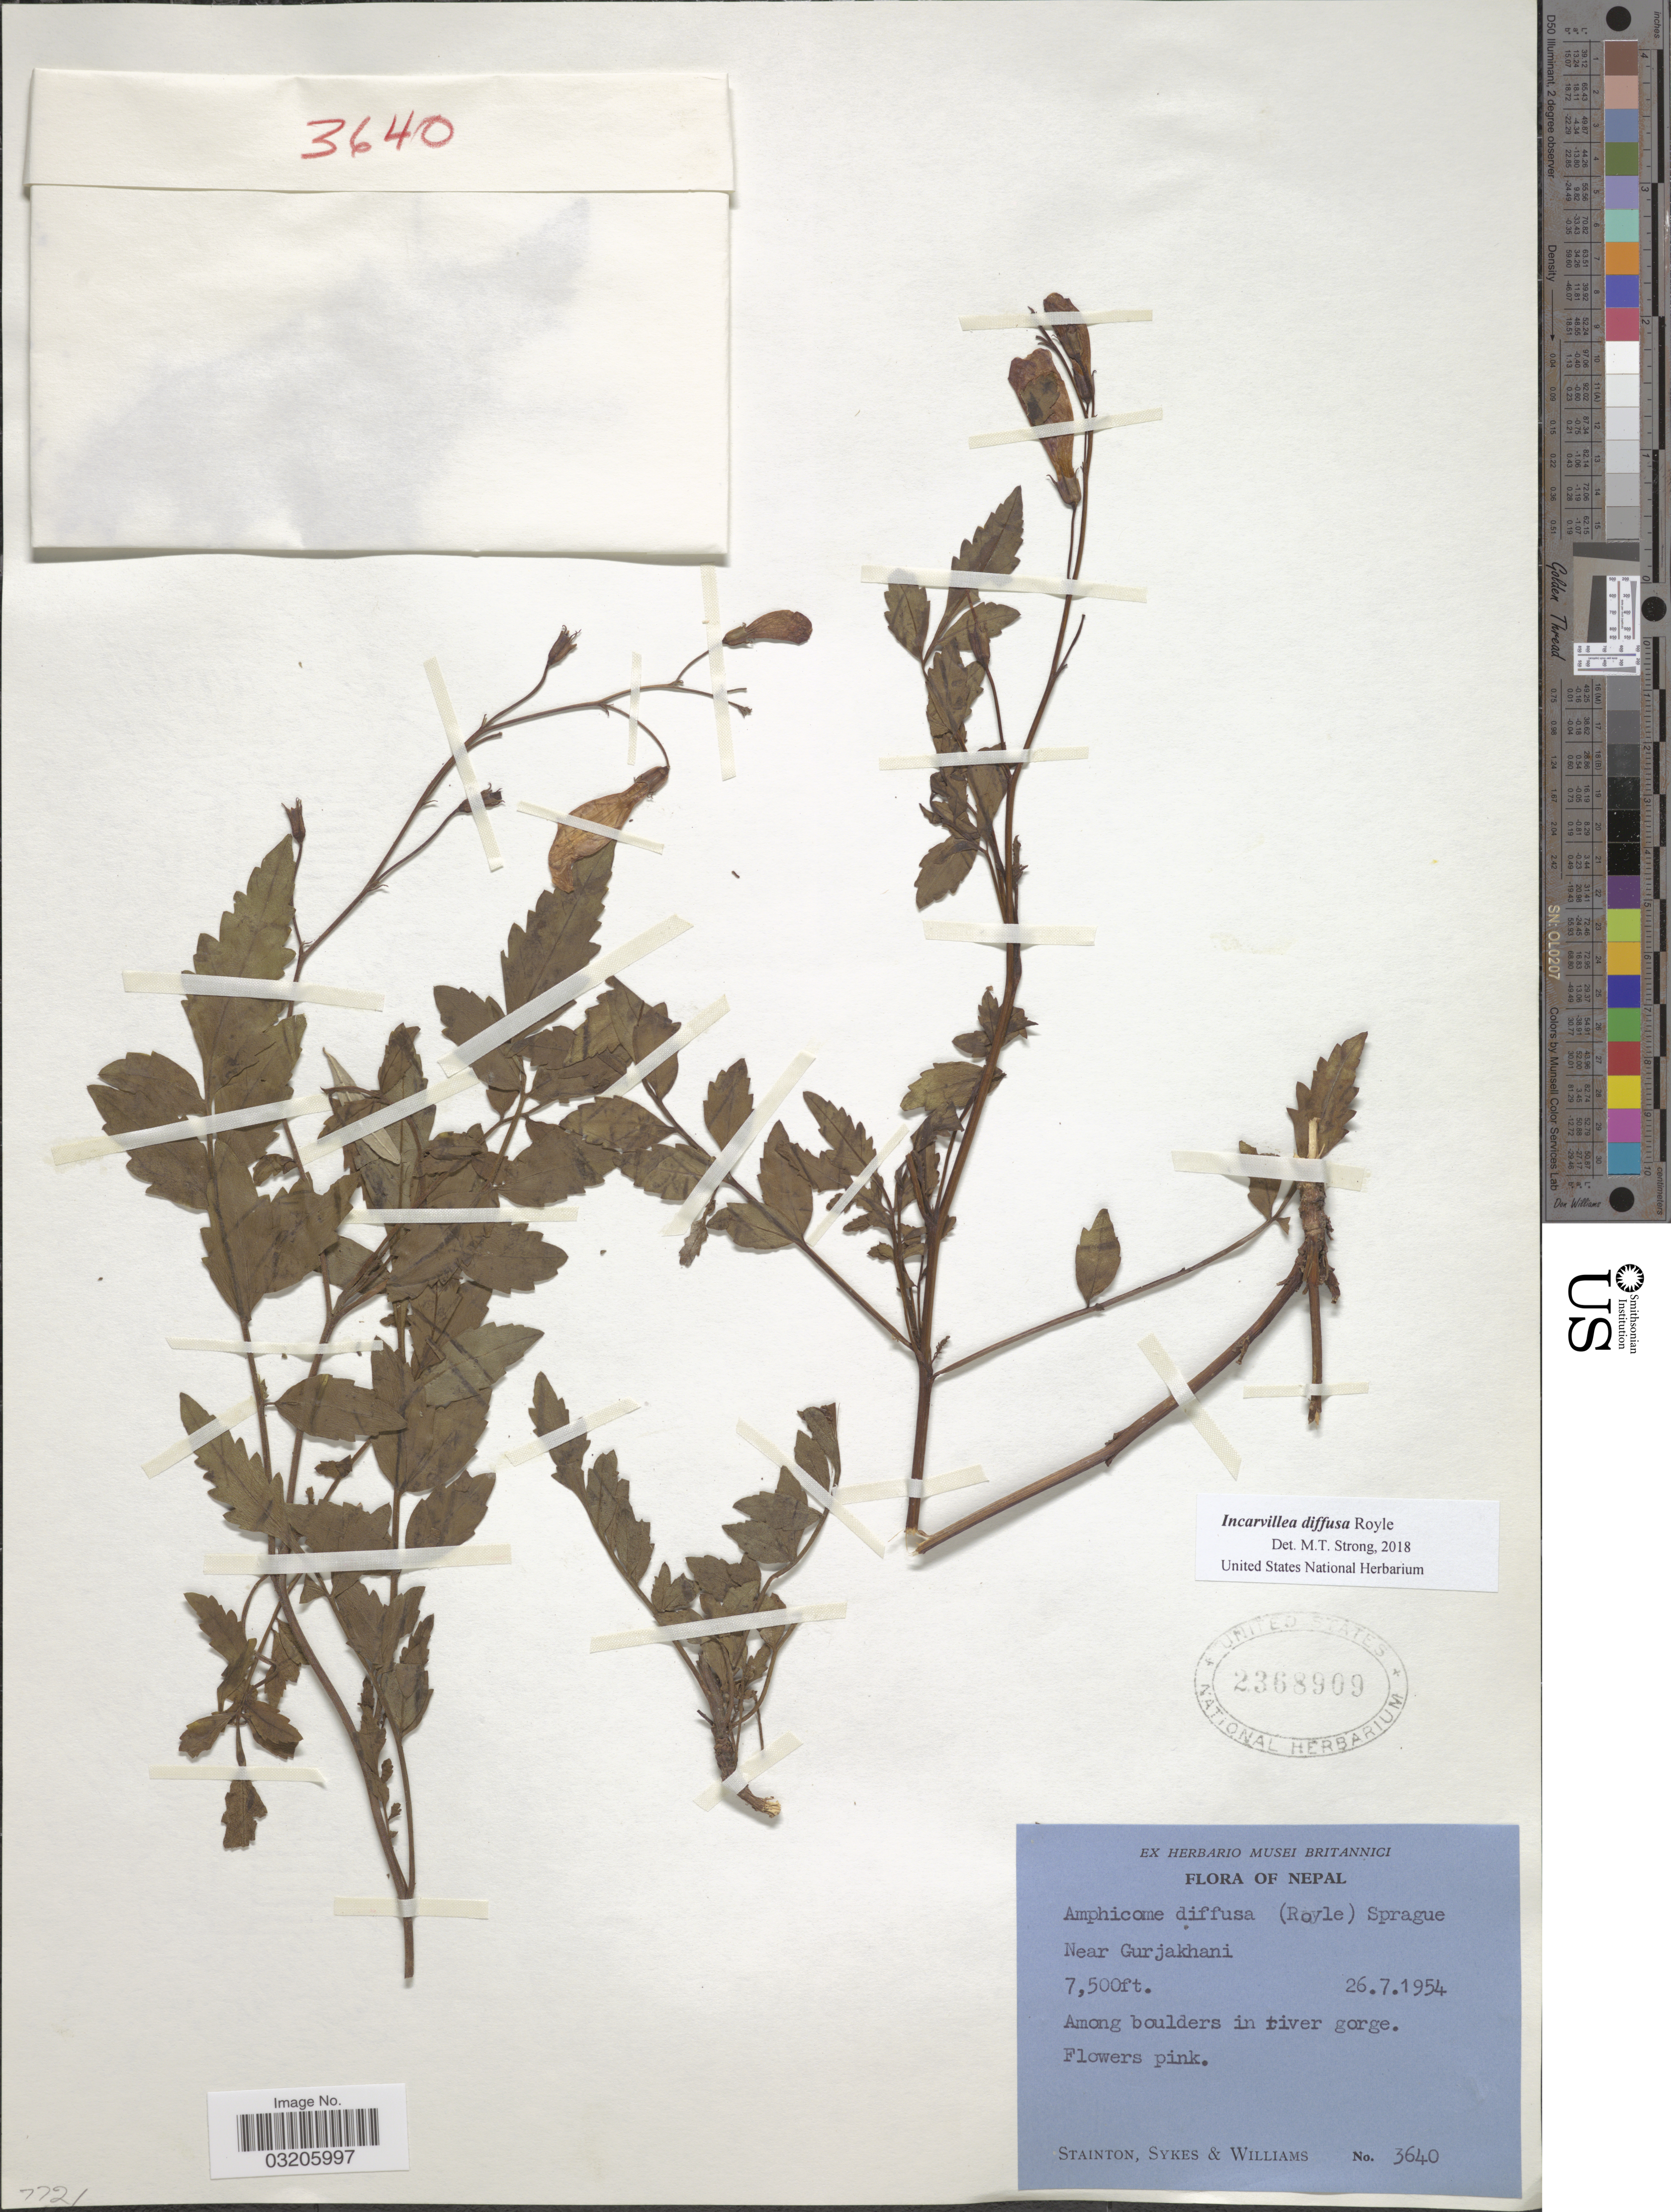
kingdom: Plantae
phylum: Tracheophyta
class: Magnoliopsida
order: Lamiales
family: Bignoniaceae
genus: Incarvillea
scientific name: Incarvillea diffusa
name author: Royle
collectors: -. Stainton, Sykes, -- & -- Williams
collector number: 3640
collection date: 1954-07-26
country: Nepal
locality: Near Gurjakhani. Among boulders in river gorge.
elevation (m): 2286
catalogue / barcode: US 2368909